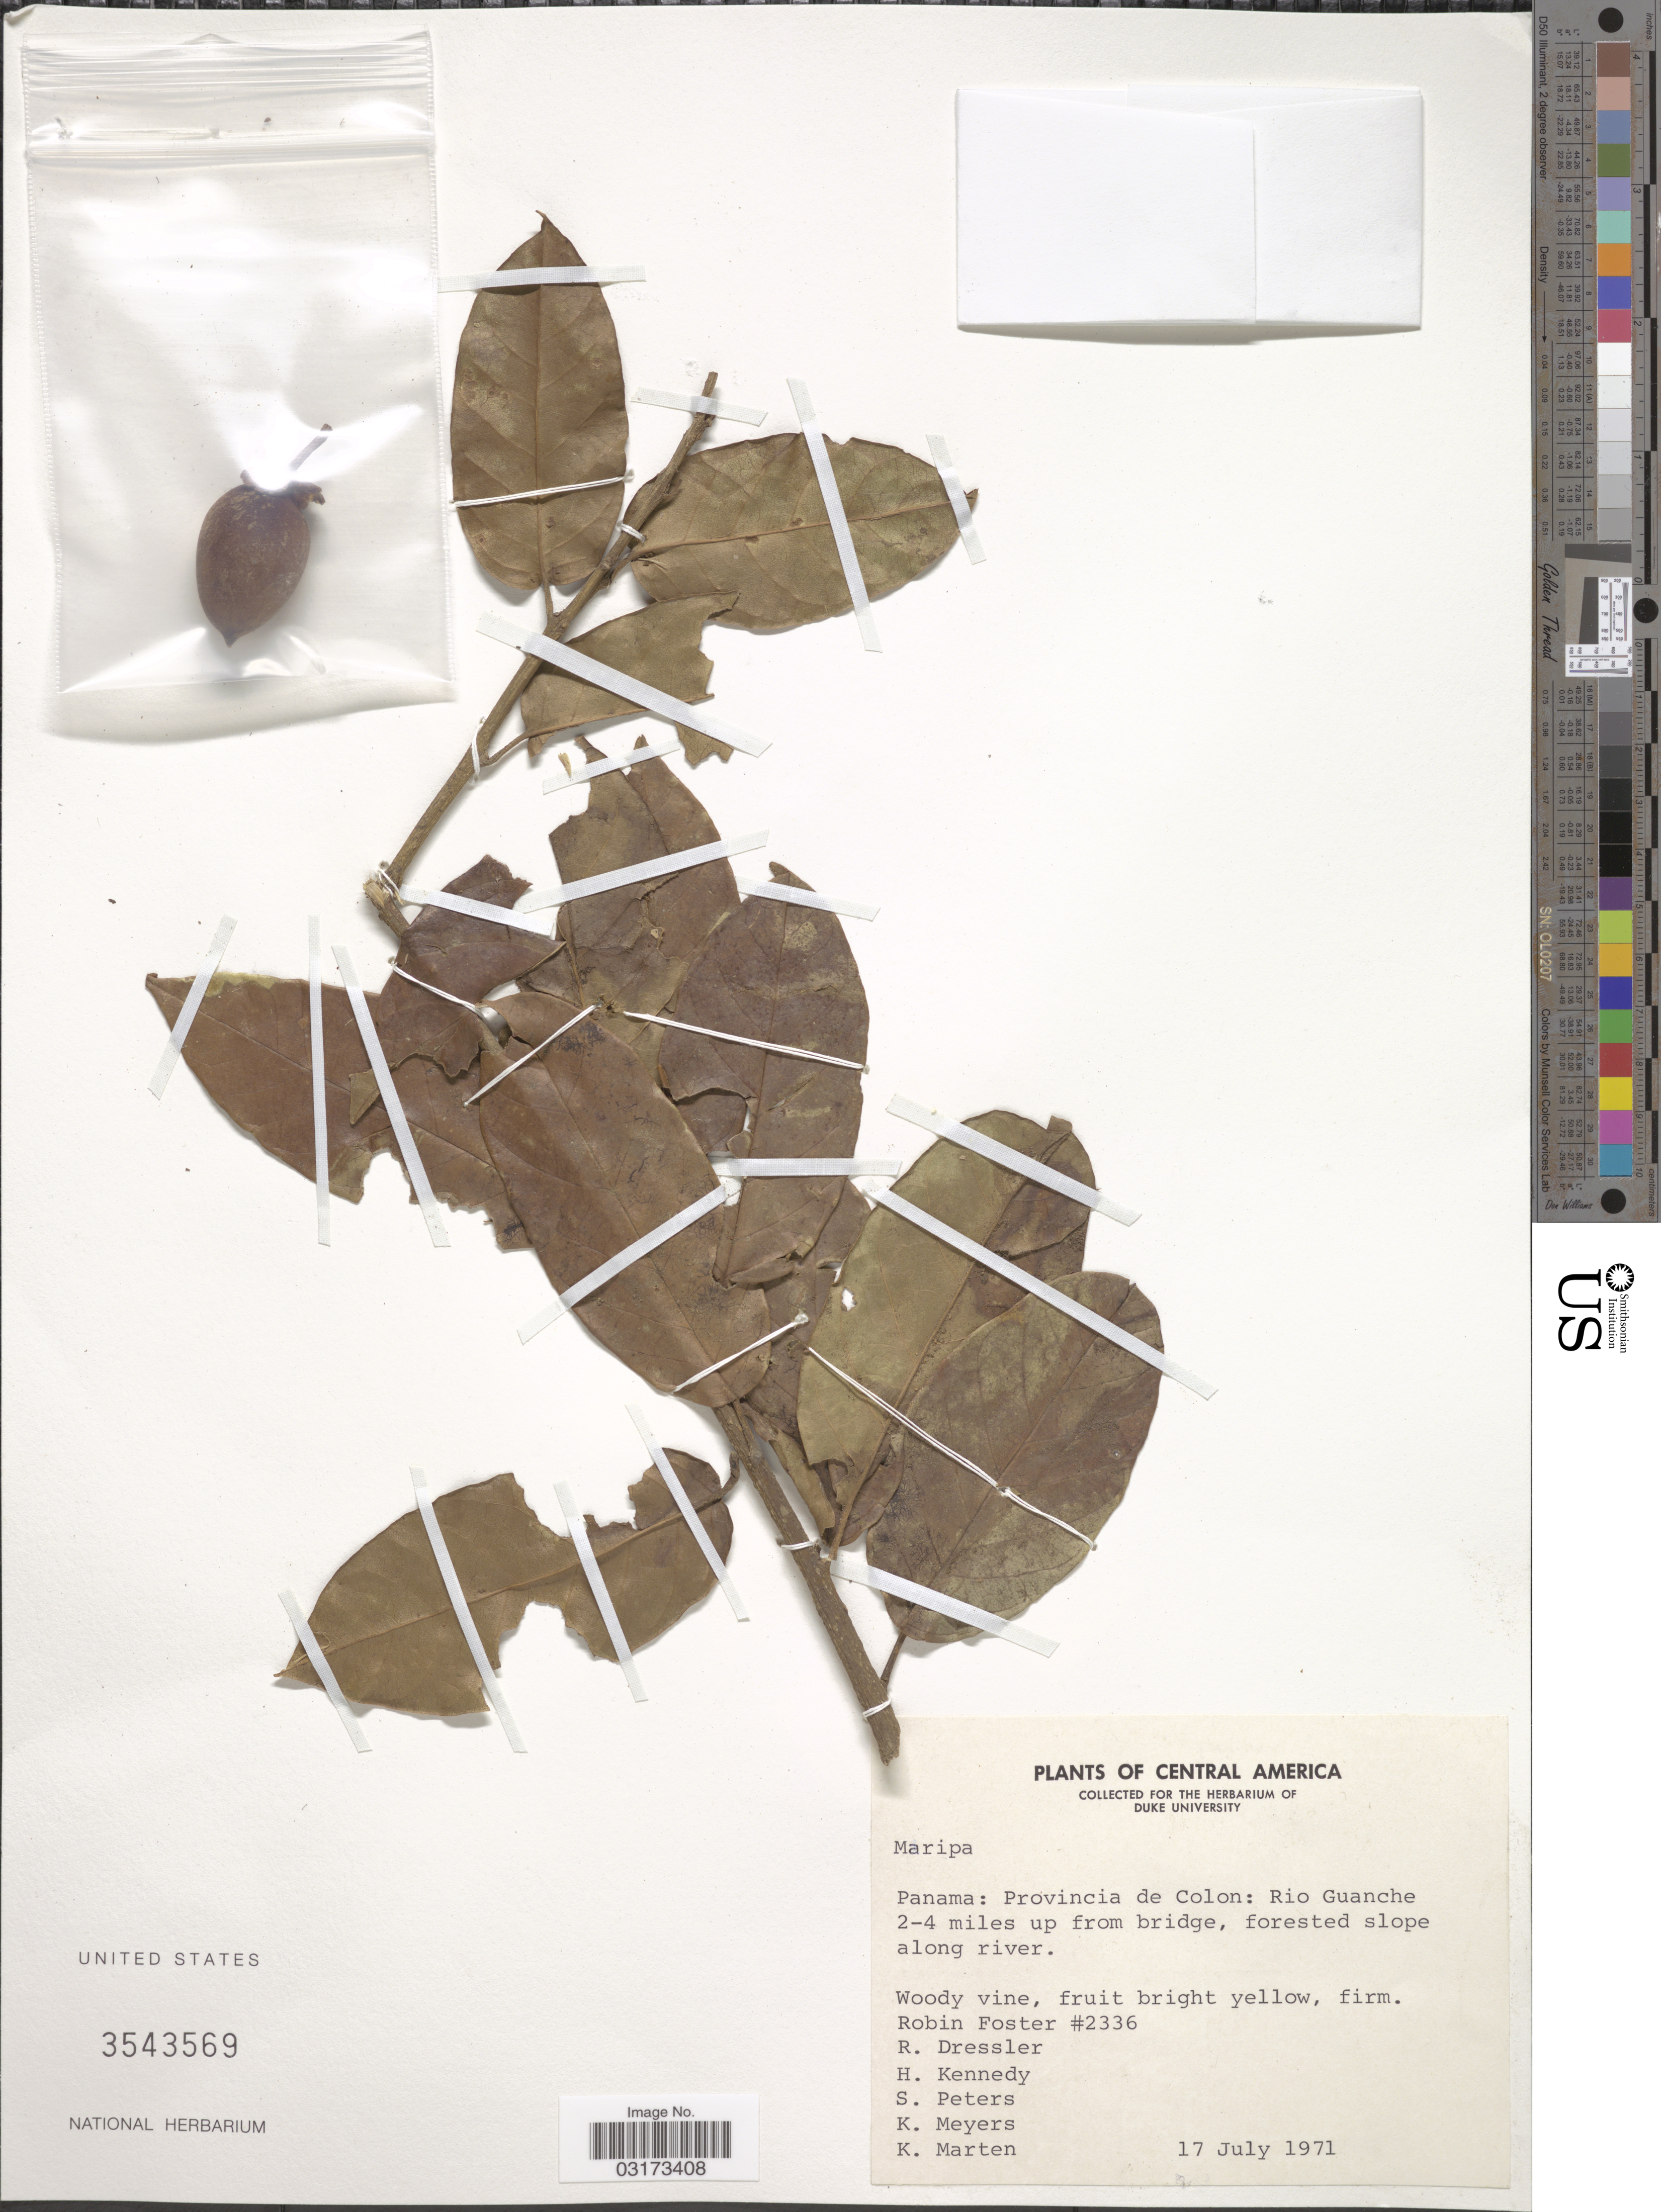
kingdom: Plantae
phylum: Tracheophyta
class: Magnoliopsida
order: Solanales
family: Convolvulaceae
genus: Maripa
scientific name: Maripa sp.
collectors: R. B. Foster, R. Dressler, H. Kennedy & S. Peters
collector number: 2336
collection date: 1971-07-17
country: Panama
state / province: Colón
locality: Rio Guanche 2-4 miles up from bridge, forested slope along river.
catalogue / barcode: US 3543569